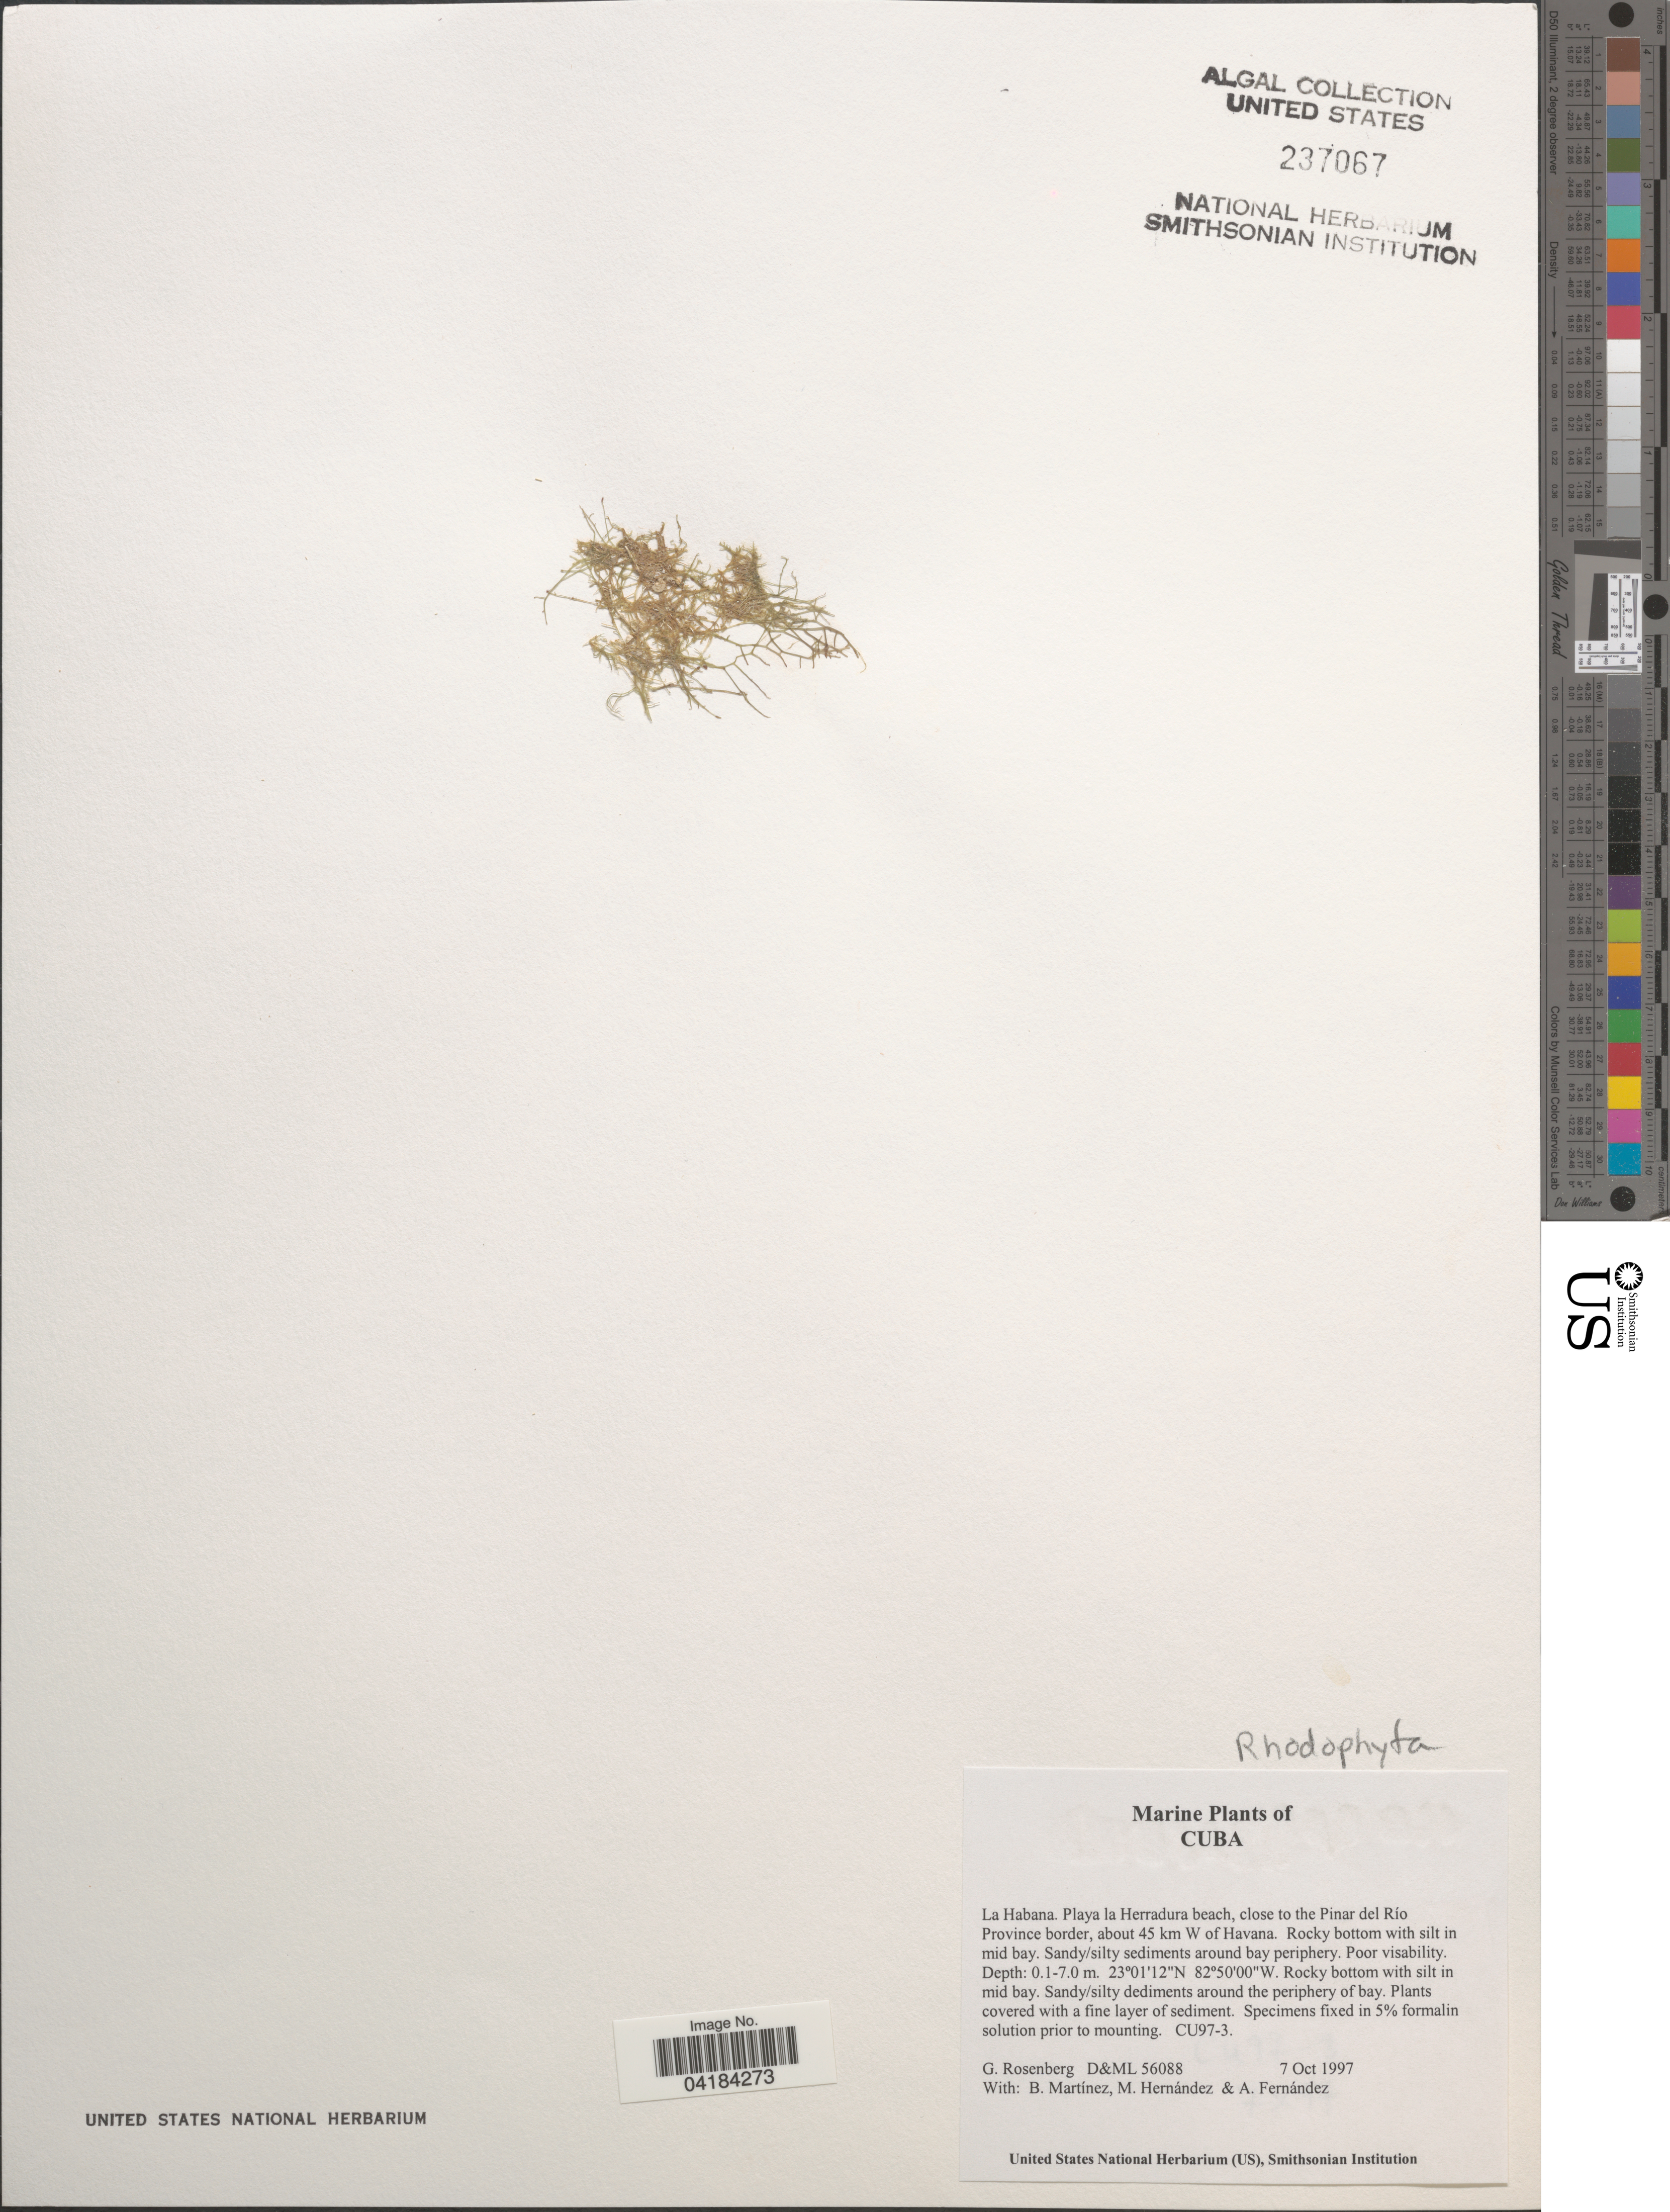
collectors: G. Rosenberg, B. Martinez, M. Hernandez & A. Fernández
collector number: D&ML56088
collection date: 1997-10-07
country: Cuba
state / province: La Habana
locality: Playa la Herradura beach, close to the Pinar del Río Province border, about 45 km W of Havana. CU97-3 [unsure placement]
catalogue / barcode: US 237067